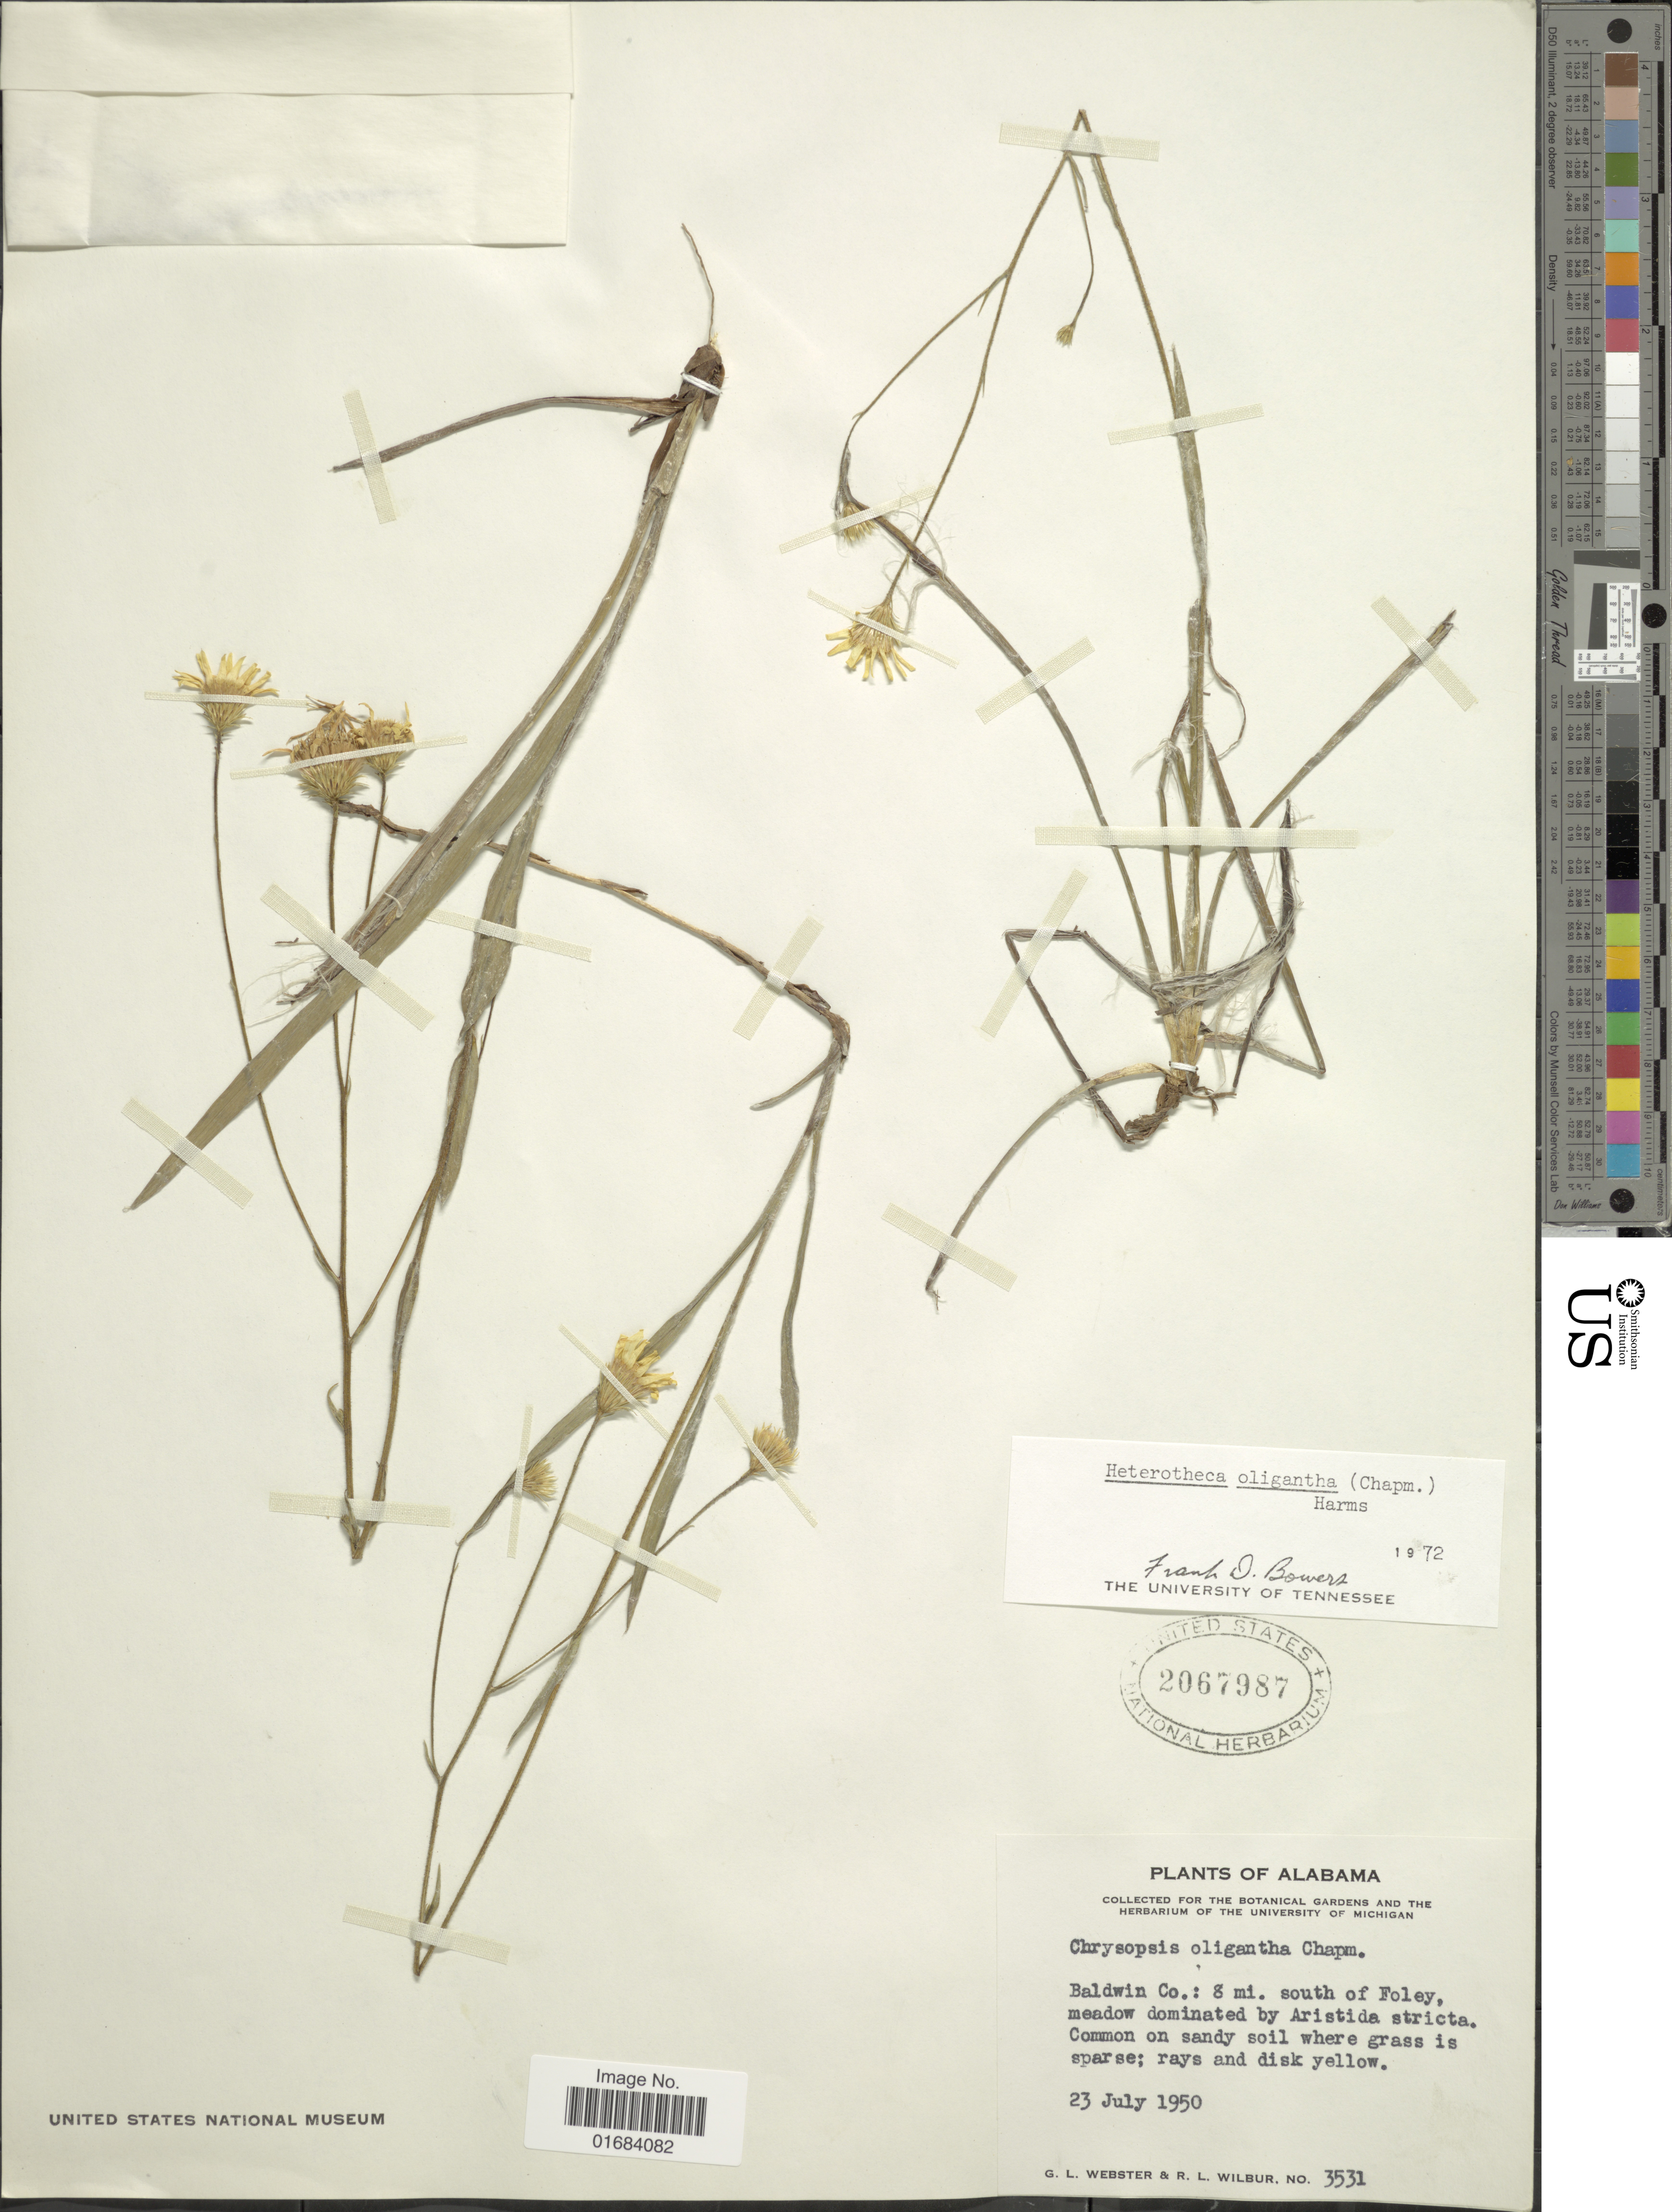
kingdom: Plantae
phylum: Tracheophyta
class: Magnoliopsida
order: Asterales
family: Asteraceae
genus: Pityopsis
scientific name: Pityopsis oligantha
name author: (Chapm. ex Torr. & A. Gray) Small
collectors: G. L. Webster & R. L. Wilbur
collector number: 3531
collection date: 1950-07-23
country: United States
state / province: Alabama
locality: Baldwin Co.: 8 mi. south of Foley, meadow dominated by Aristida stricta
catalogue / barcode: US 2067987